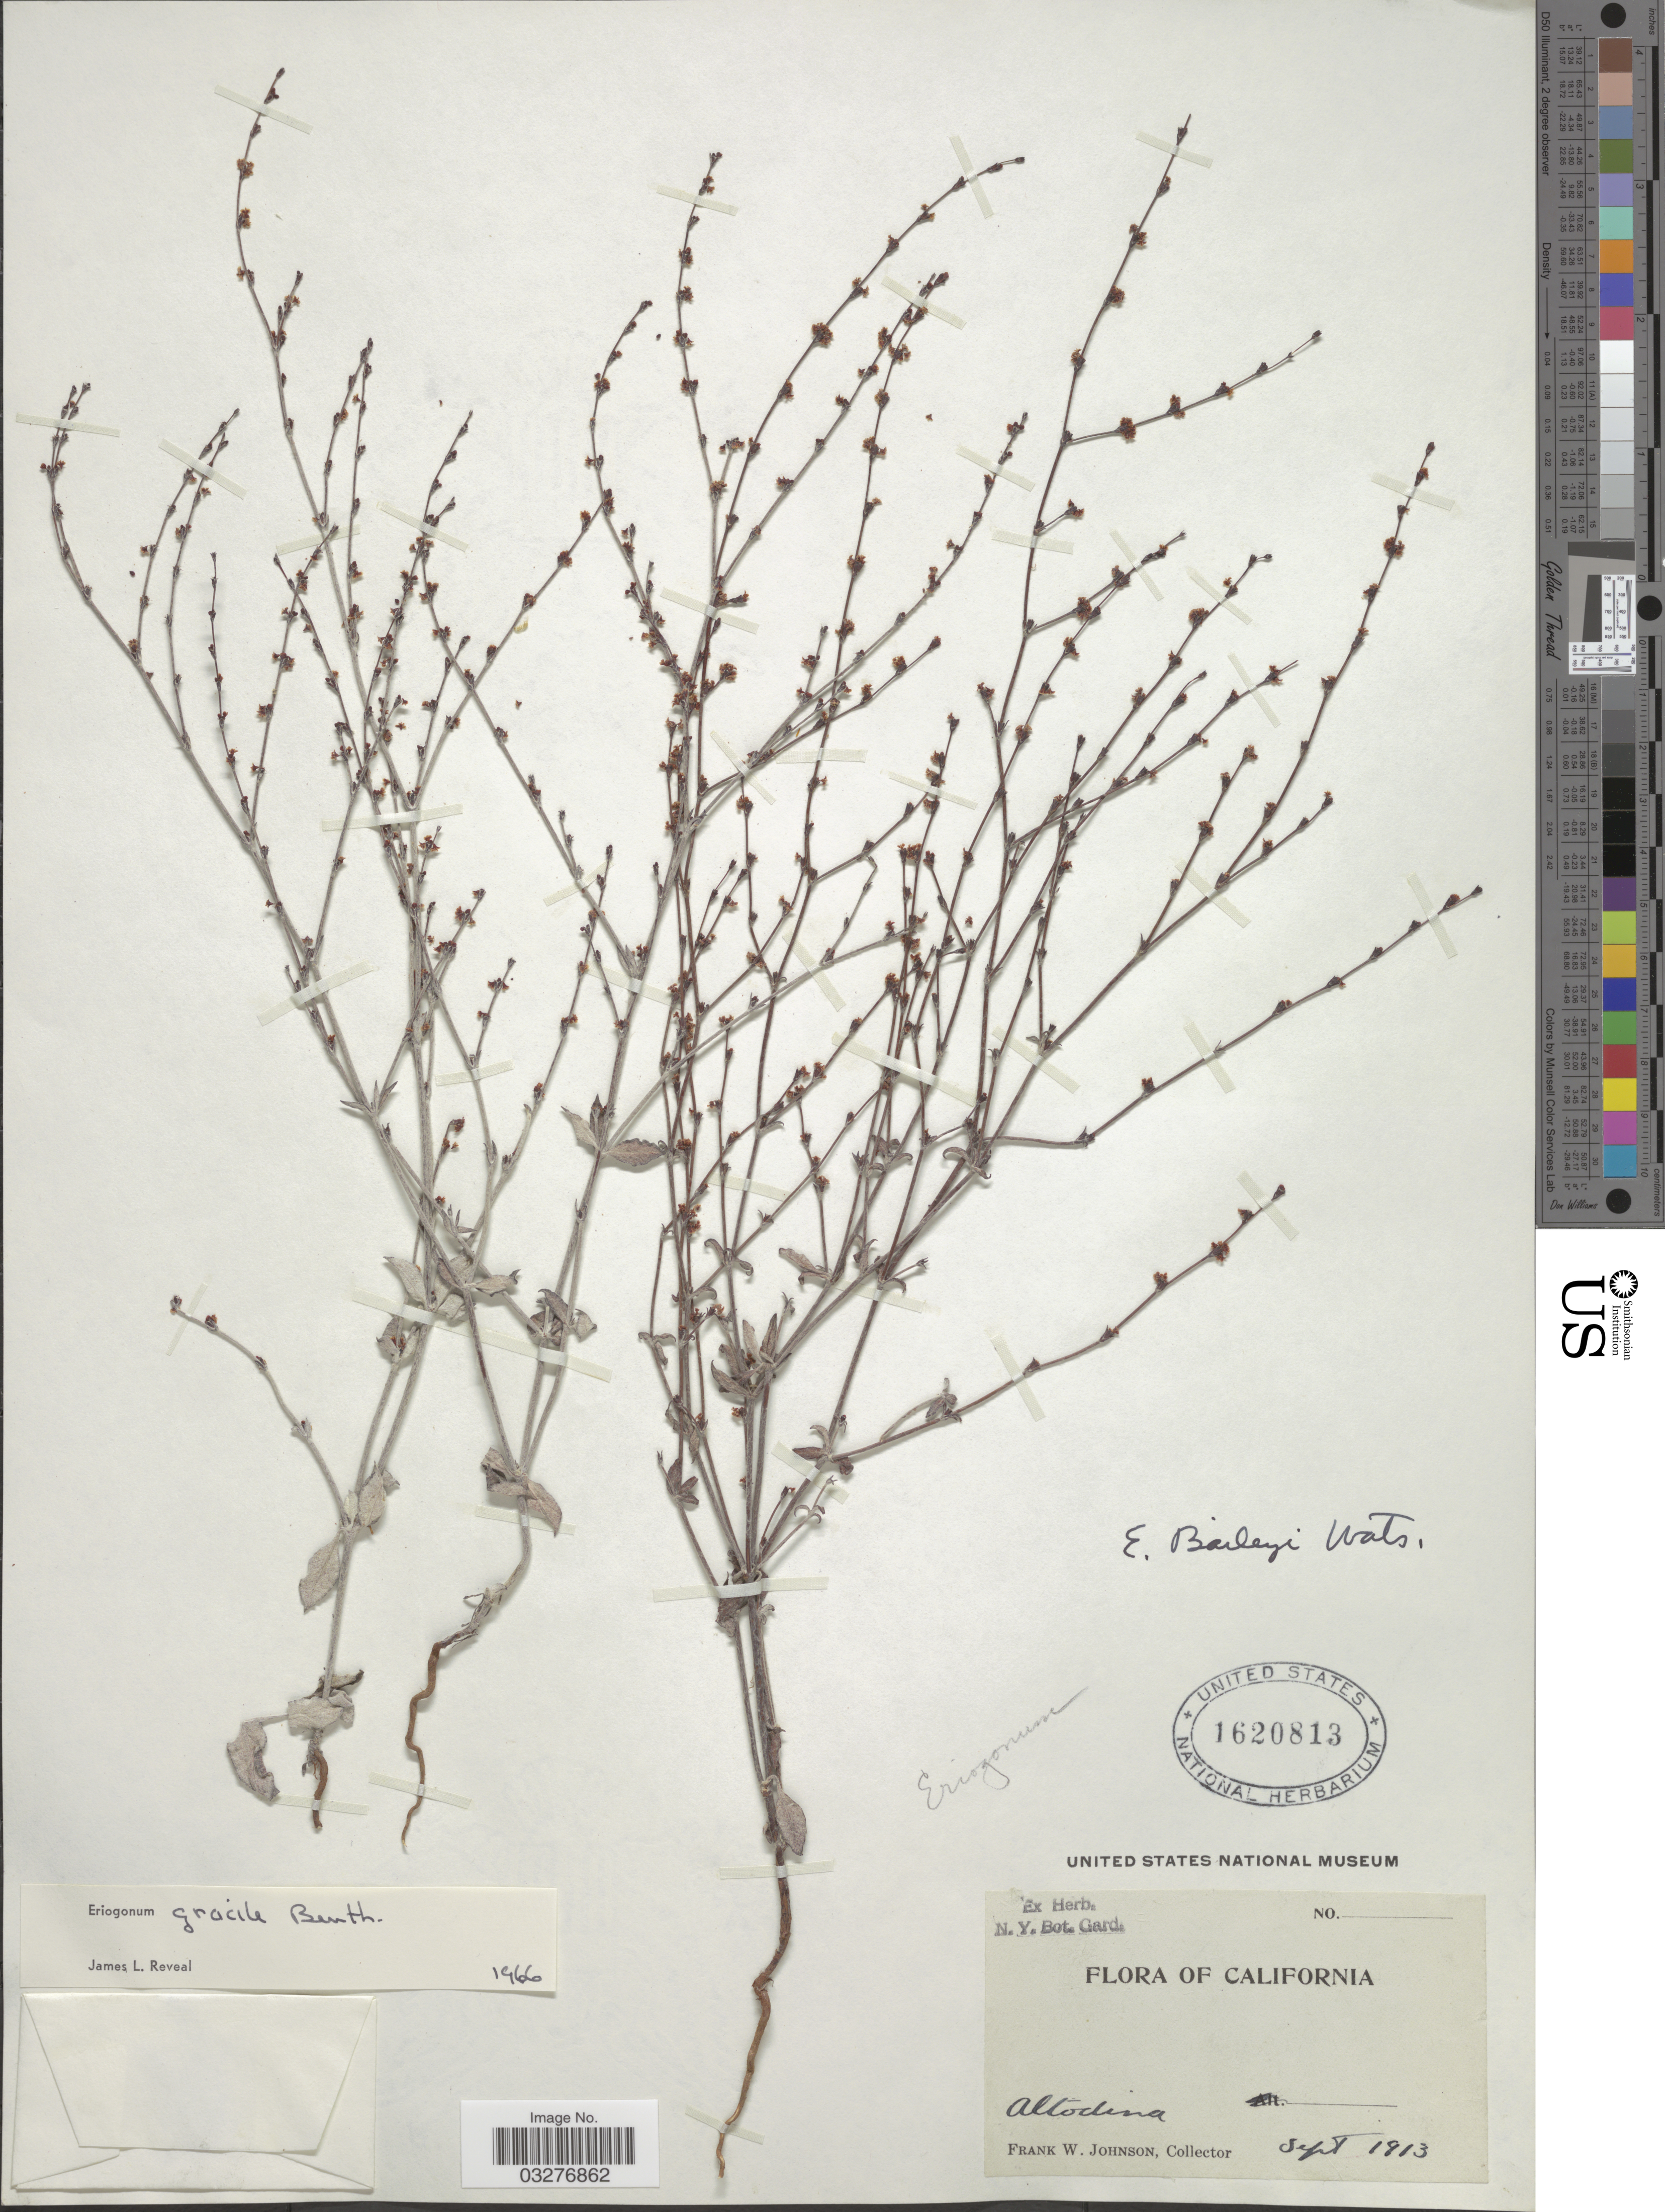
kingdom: Plantae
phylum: Tracheophyta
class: Magnoliopsida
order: Caryophyllales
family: Polygonaceae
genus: Eriogonum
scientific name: Eriogonum gracile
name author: Benth.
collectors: F. W. Johnson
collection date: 1913-09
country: United States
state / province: California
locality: Altadina.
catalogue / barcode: US 1620813